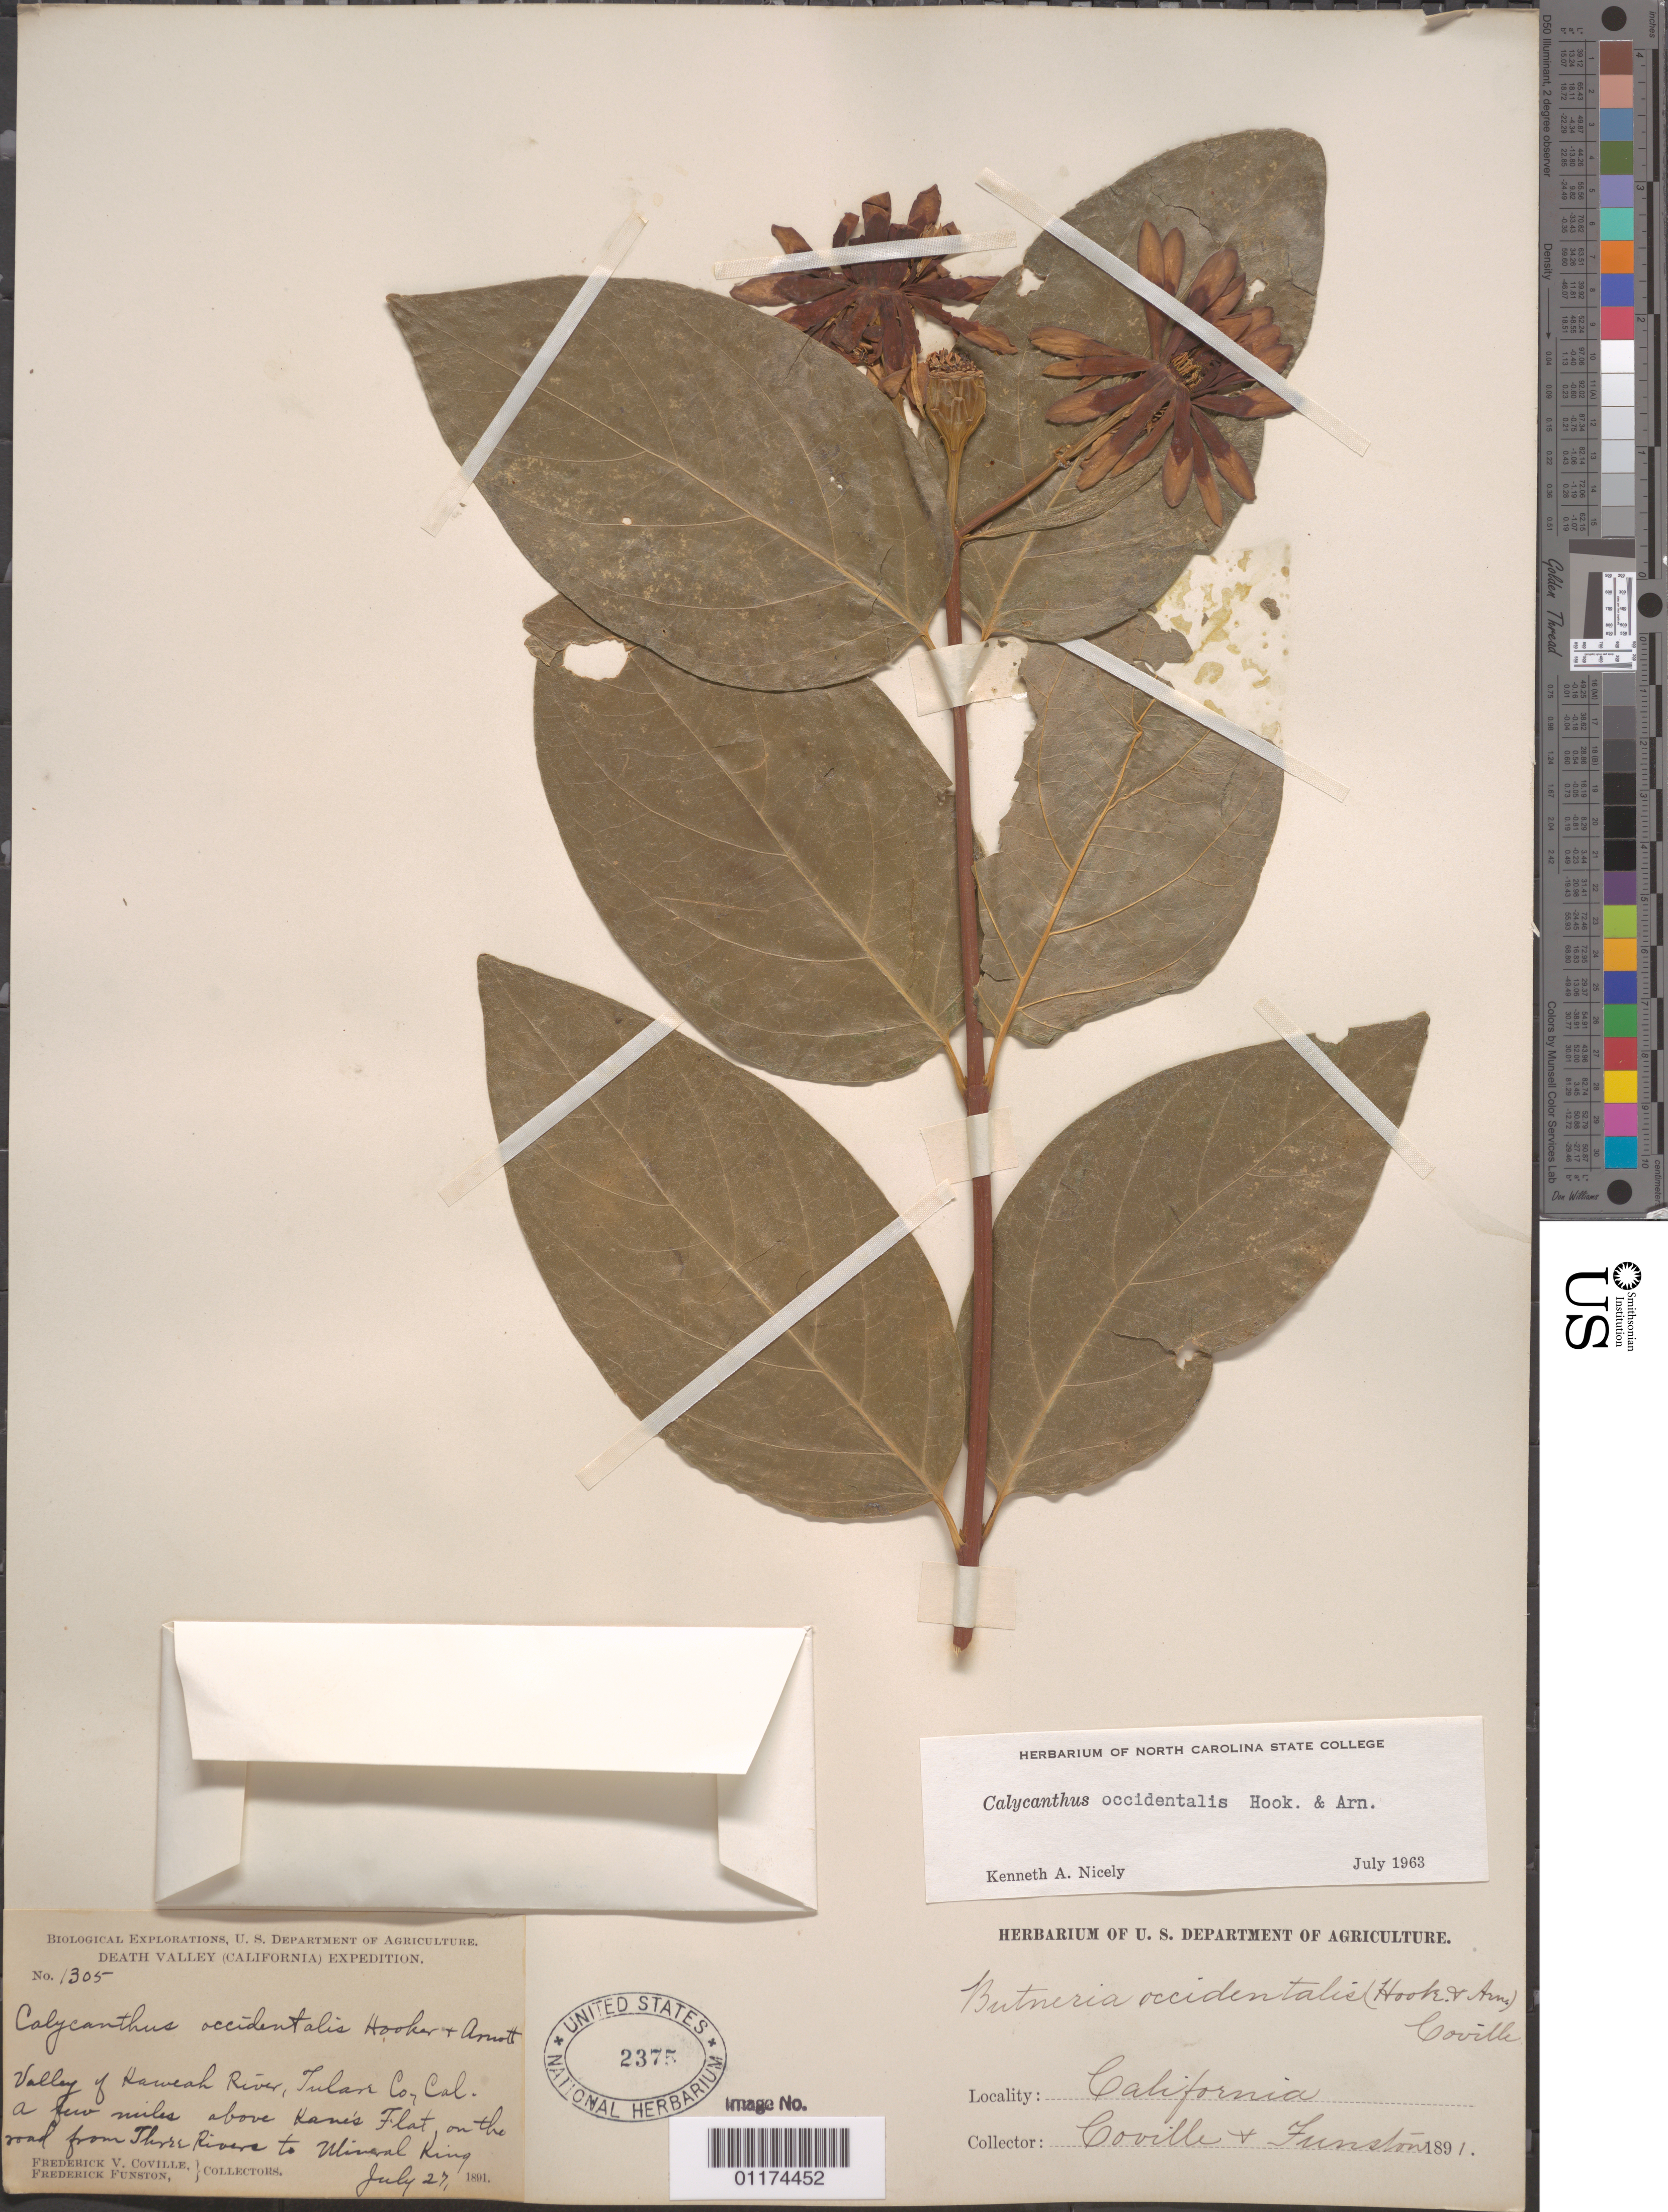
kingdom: Plantae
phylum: Tracheophyta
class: Magnoliopsida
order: Laurales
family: Calycanthaceae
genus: Calycanthus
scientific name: Calycanthus occidentalis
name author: Hook. & Arn.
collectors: F. V. Coville & F. Funston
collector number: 1305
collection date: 1891-07-27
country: United States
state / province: California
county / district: Tulare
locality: Kaweah River Valley, a few miles above Kane's flat on the road fromThree Rivers to Mineral King.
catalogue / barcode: US 2375